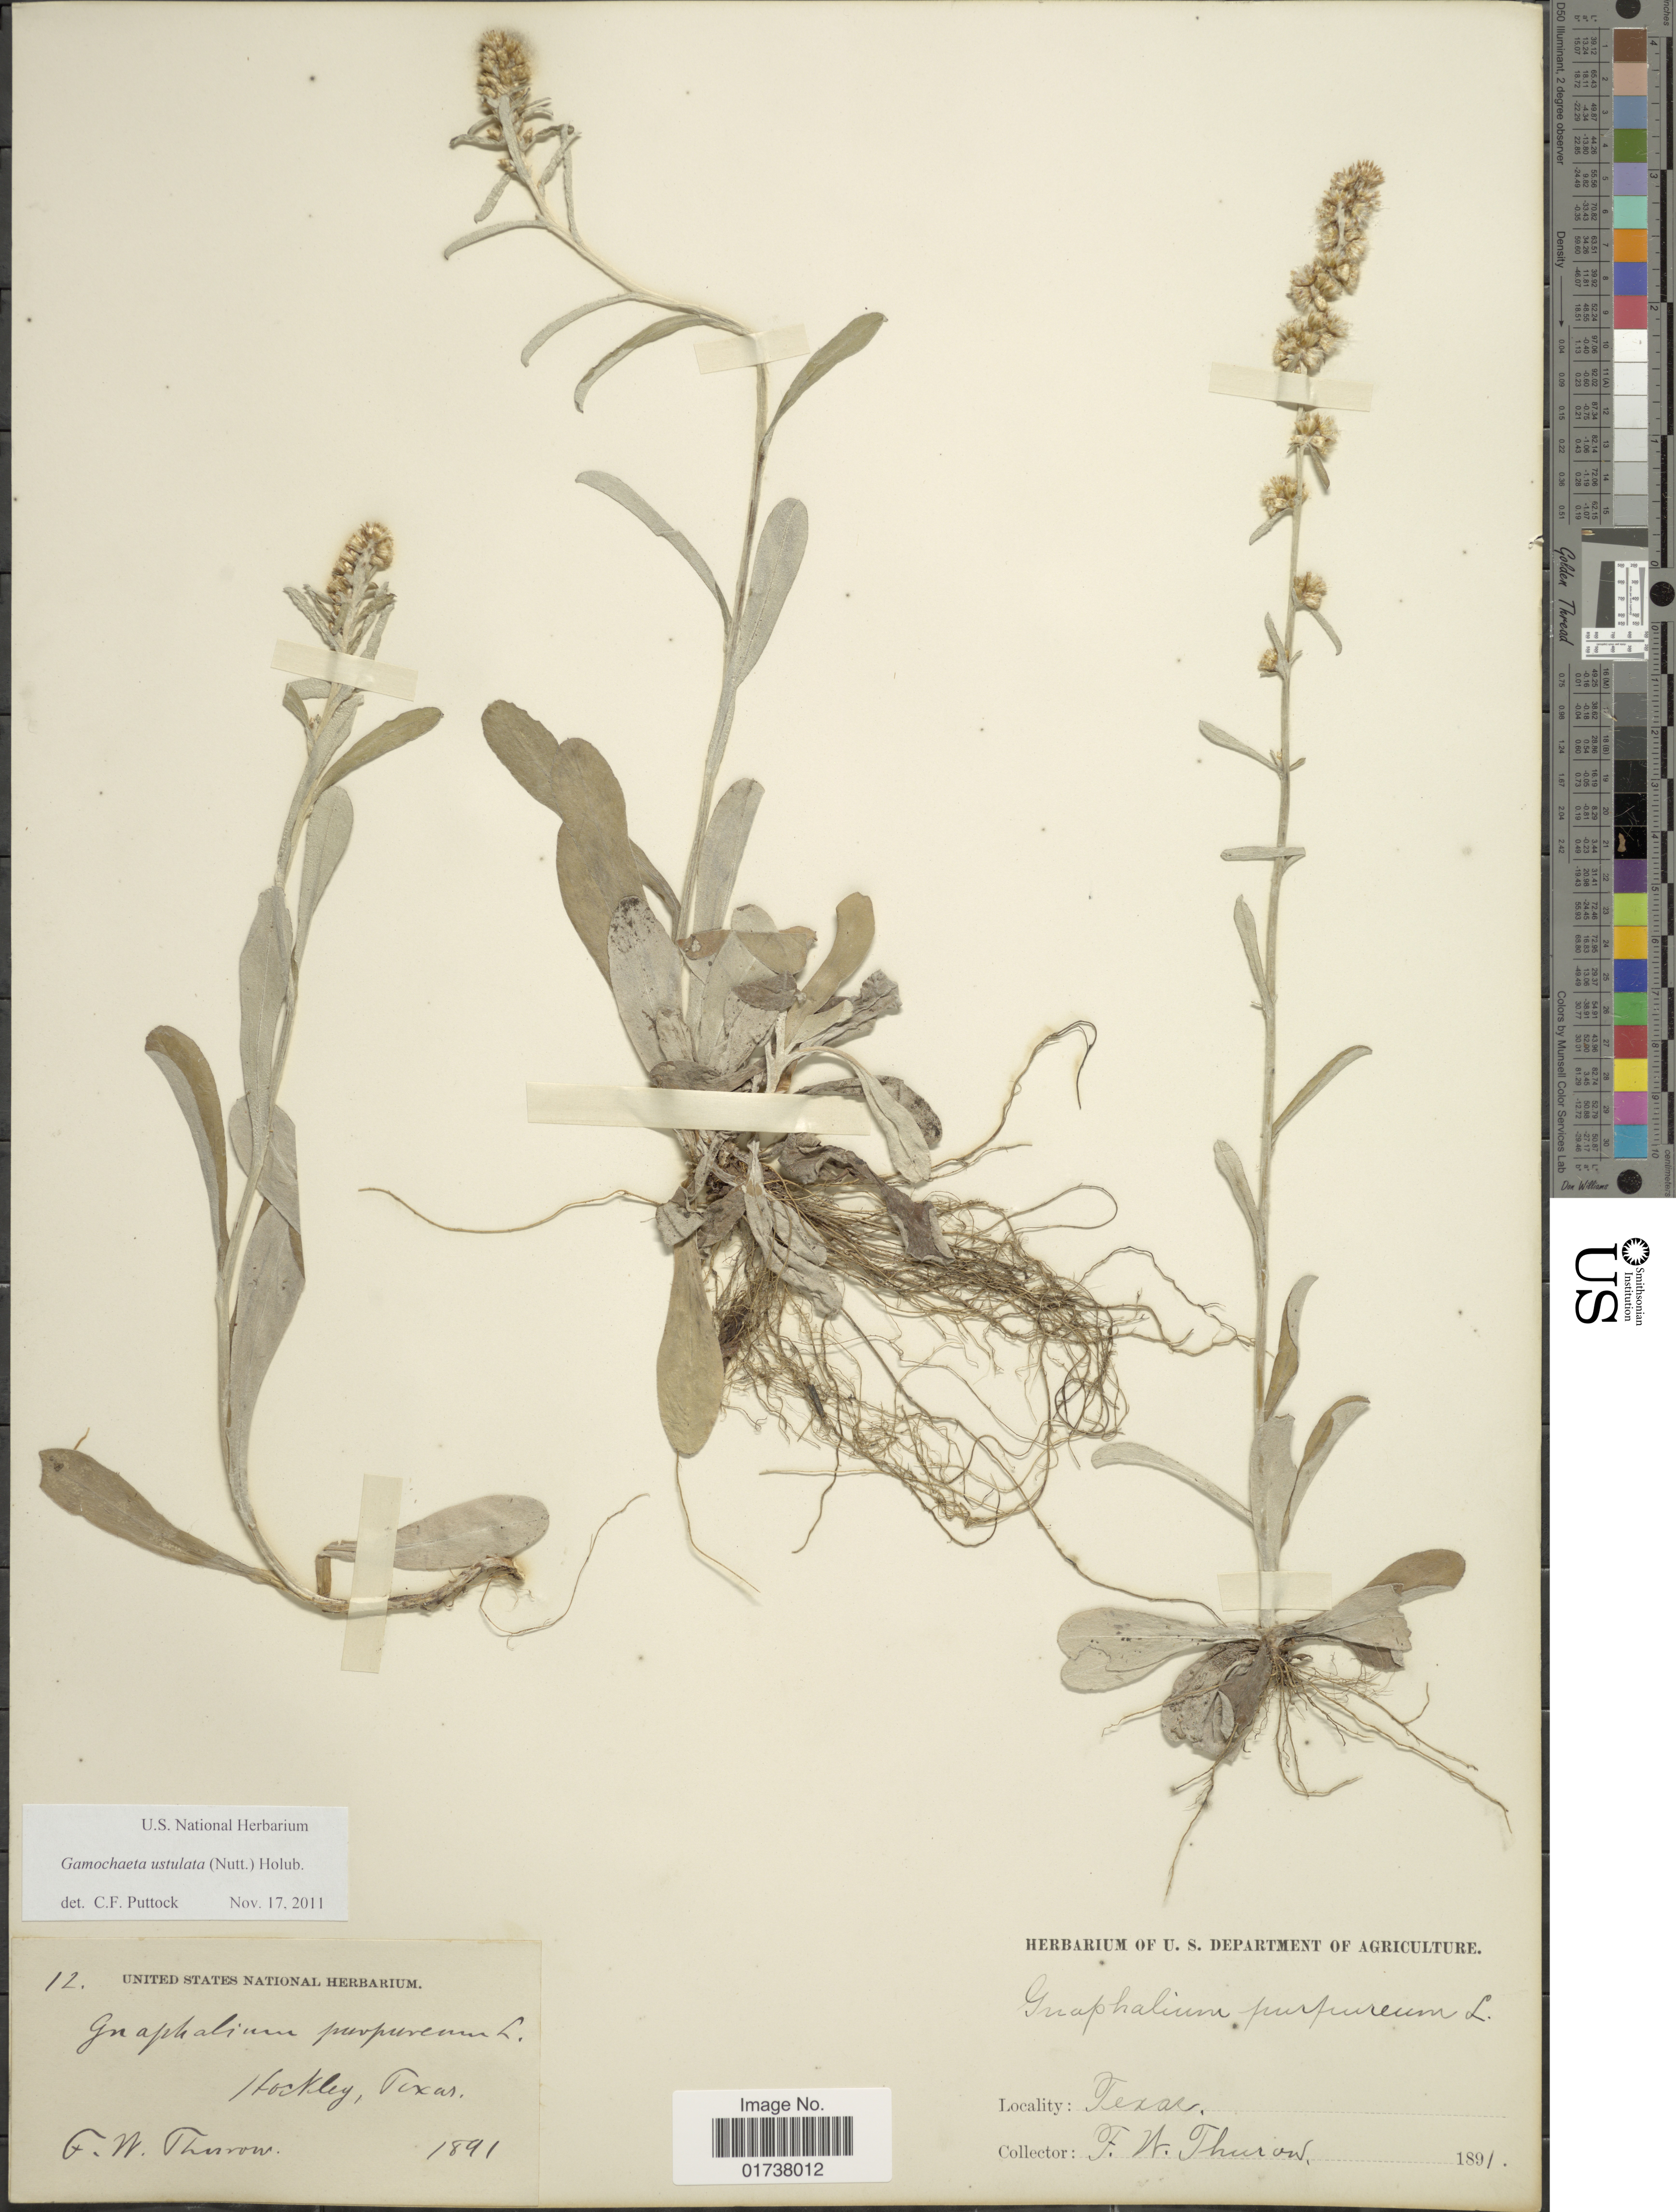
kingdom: Plantae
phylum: Tracheophyta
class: Magnoliopsida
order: Asterales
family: Asteraceae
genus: Gamochaeta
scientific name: Gamochaeta purpurea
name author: (L.) Cabrera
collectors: F. W. Thurow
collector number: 12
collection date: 1891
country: United States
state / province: Texas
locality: Hockley